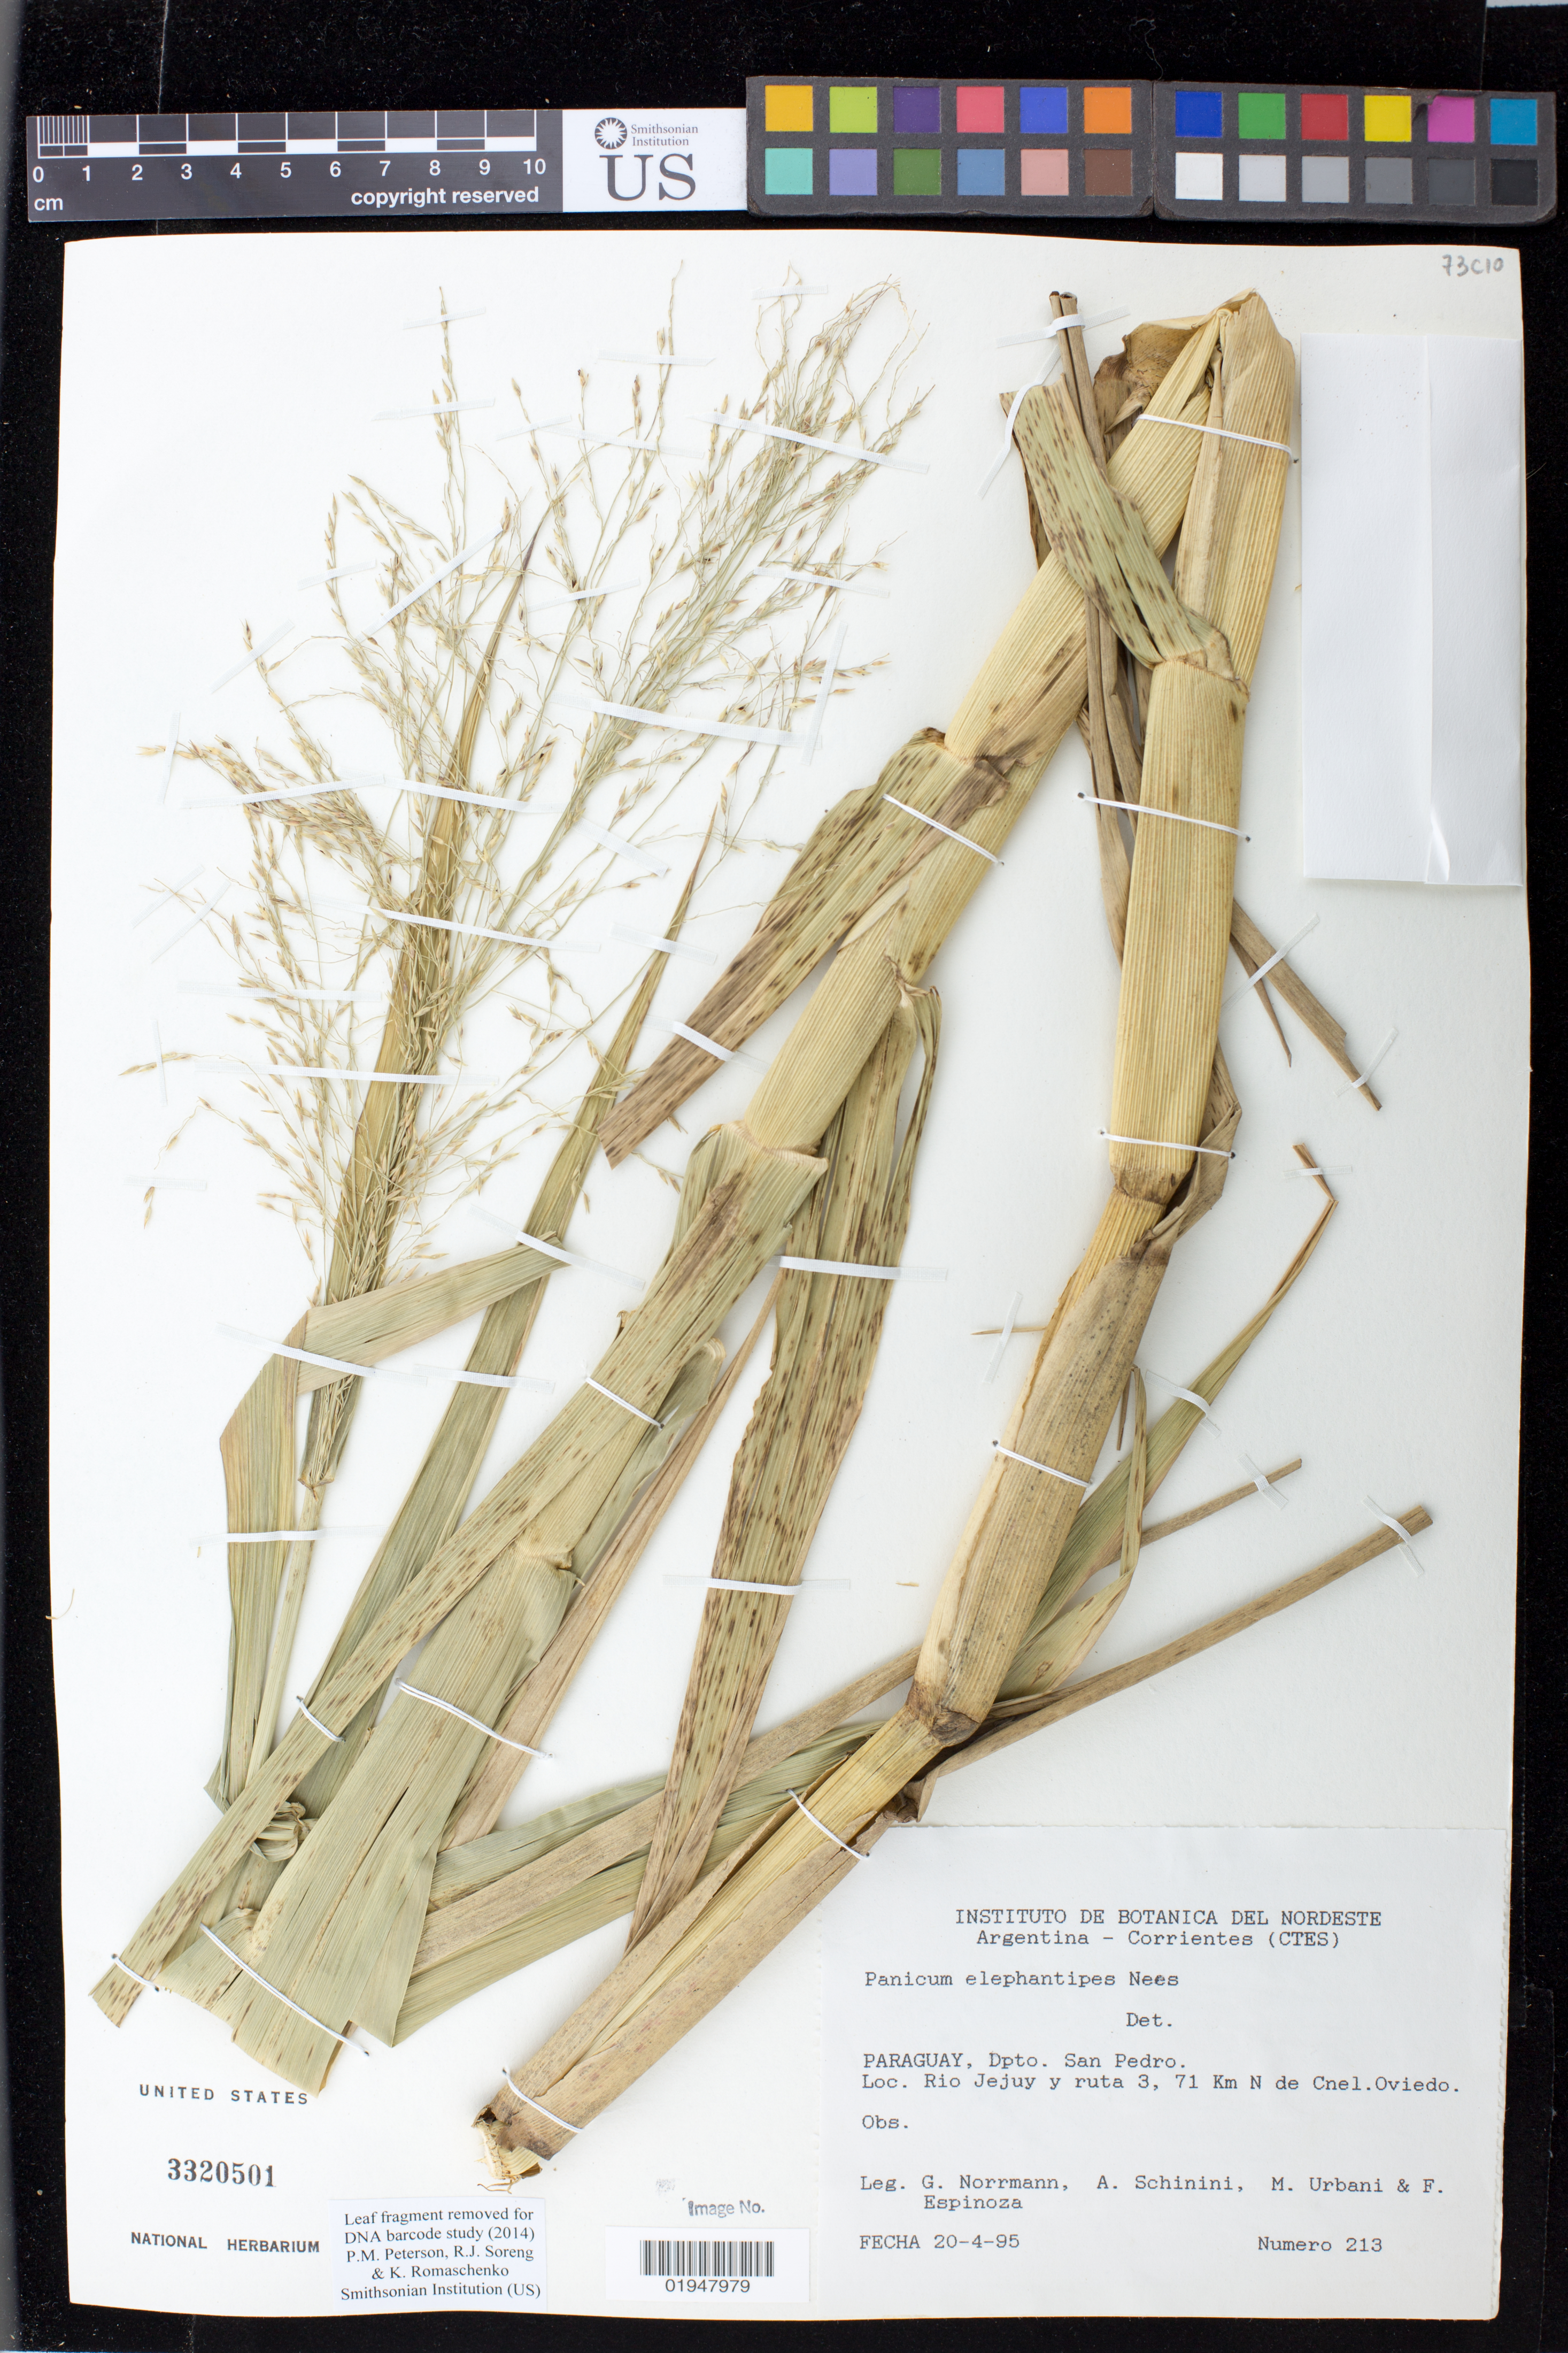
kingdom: Plantae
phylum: Tracheophyta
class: Liliopsida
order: Poales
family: Poaceae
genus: Panicum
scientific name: Panicum elephantipes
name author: Nees in Mart.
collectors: G. Norrmann, A. Schinini, M. Urbani & F. Espinoza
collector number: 213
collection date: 1995-04-20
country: Paraguay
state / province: San Pedro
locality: Rio Jejuy y ruta 3, 71 Km N de Cnel.Oviedo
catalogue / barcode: US 3320501